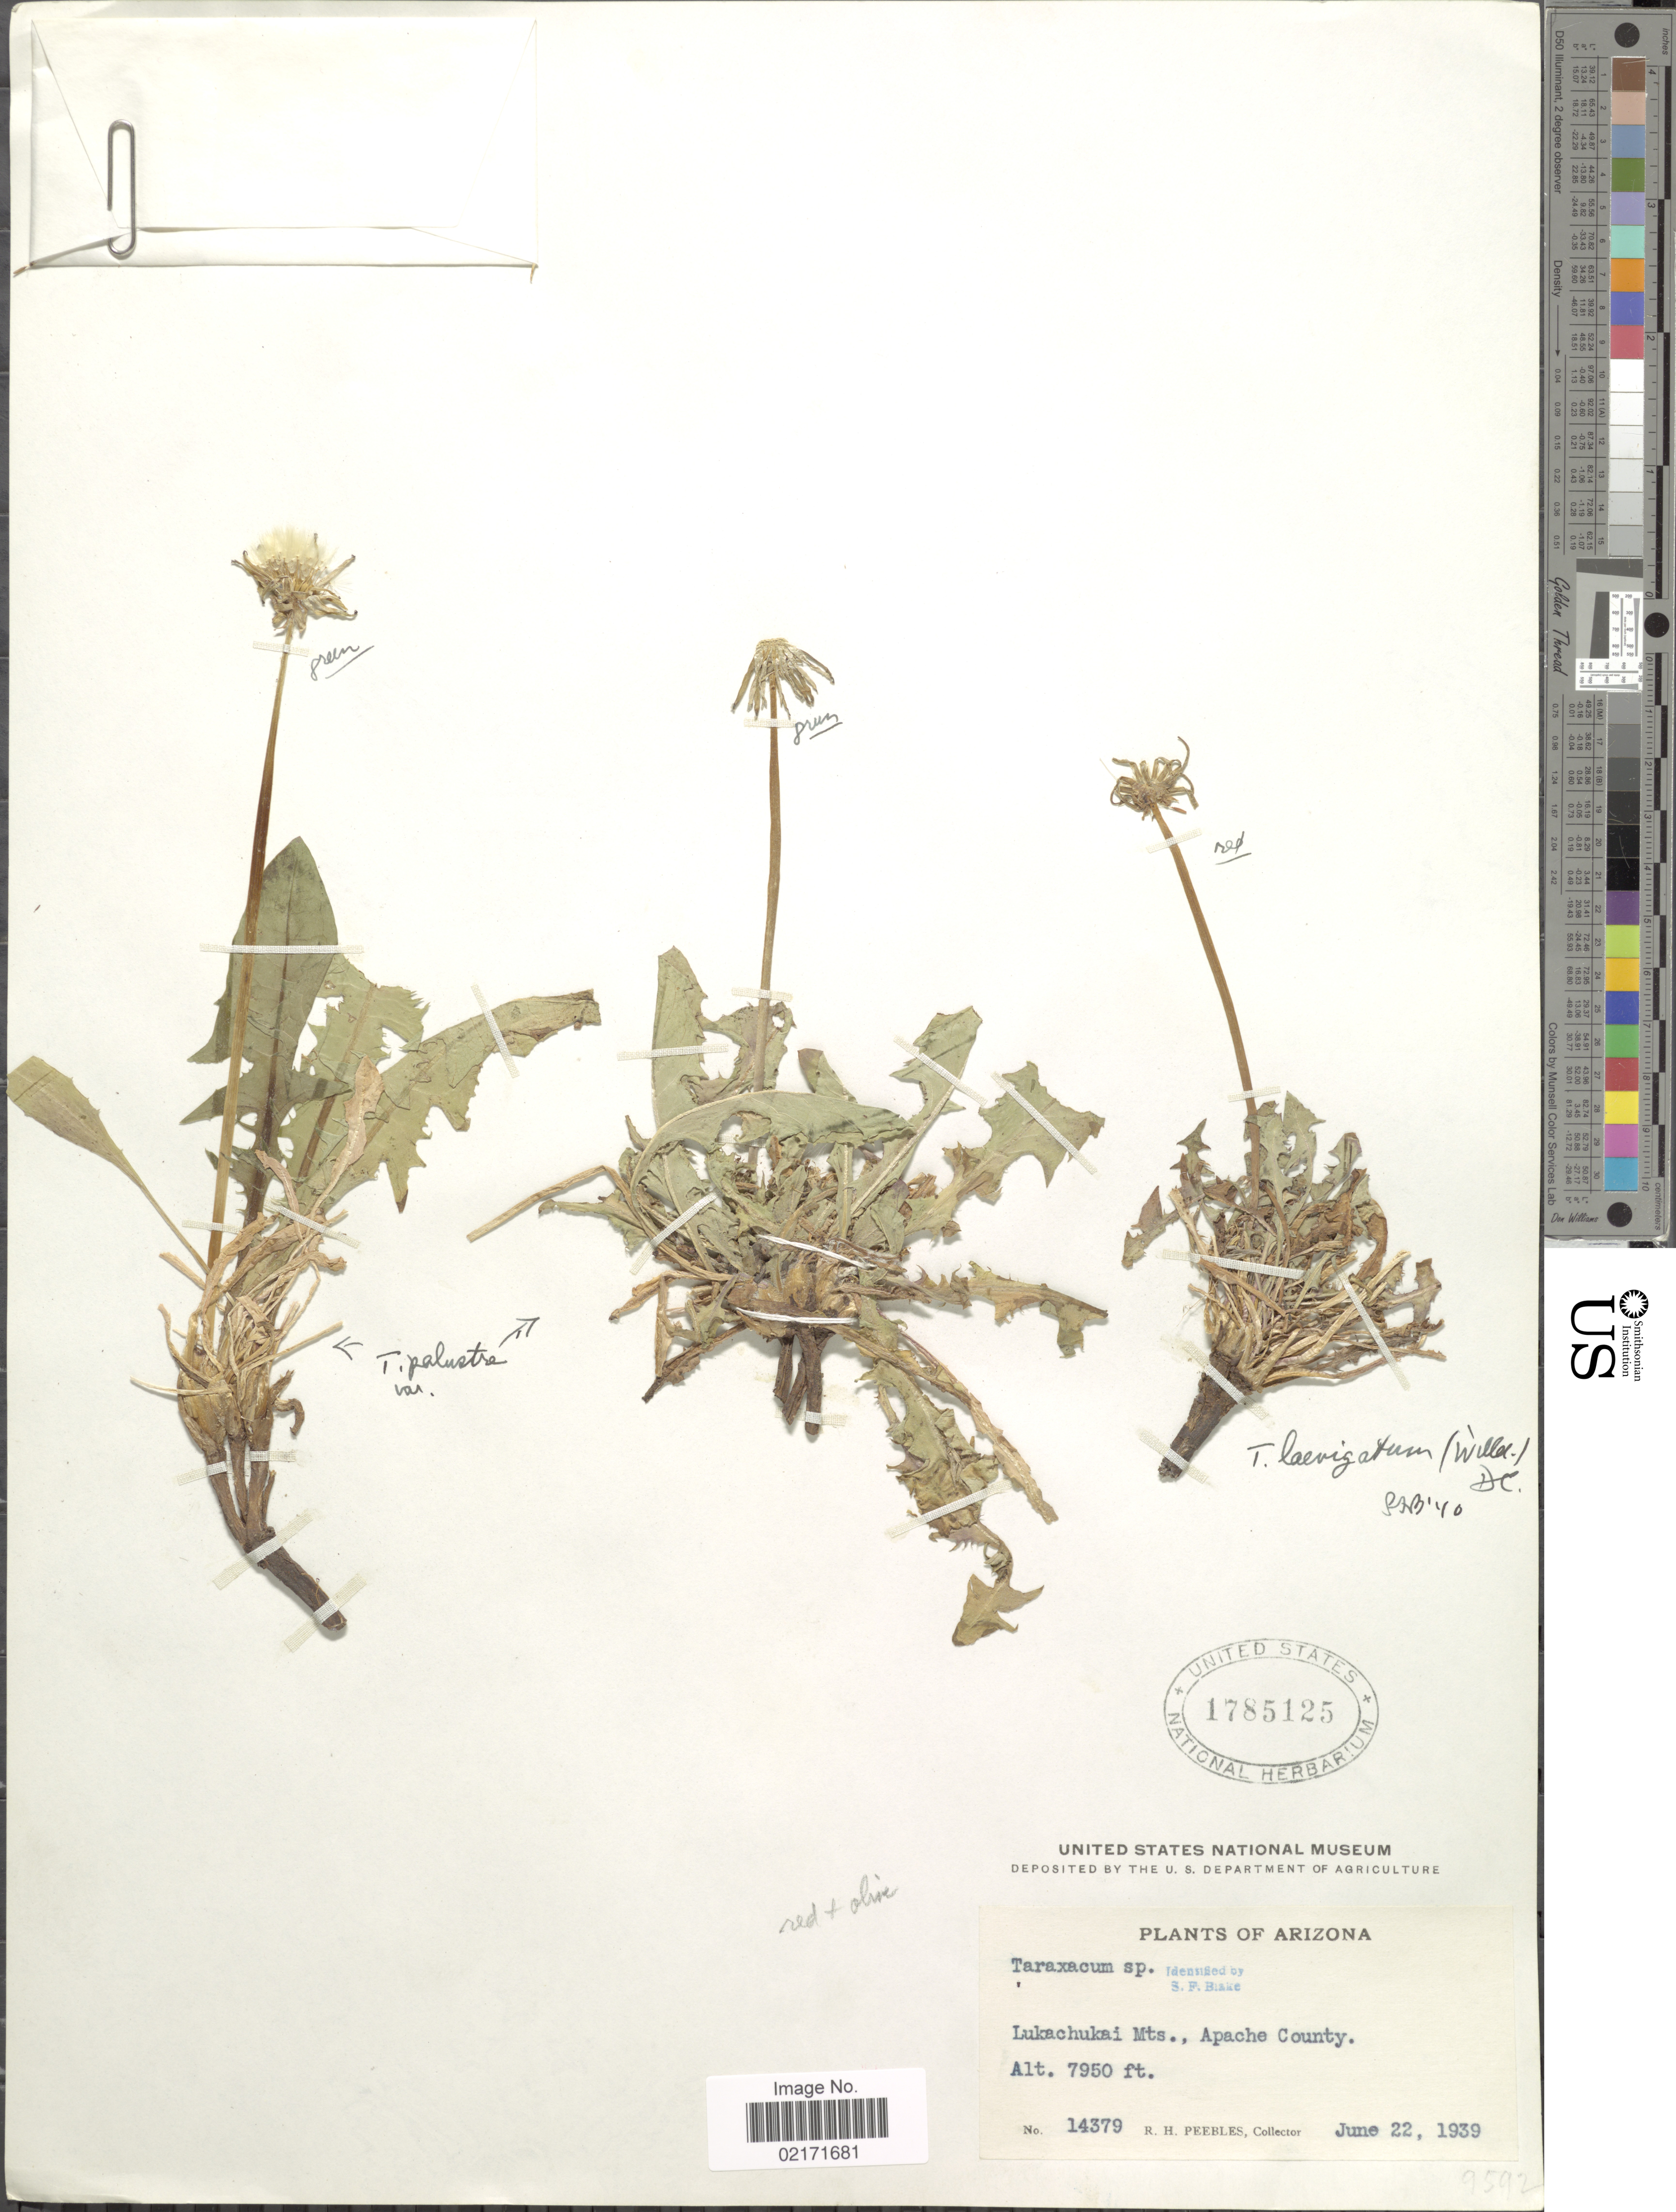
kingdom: Plantae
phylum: Tracheophyta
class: Magnoliopsida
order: Asterales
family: Asteraceae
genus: Taraxacum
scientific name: Taraxacum erythrospermum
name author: Andrz. ex Besser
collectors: R. H. Peebles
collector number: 14379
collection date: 1939-06-22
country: United States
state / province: Arizona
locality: Lukachukai Mts., Apache County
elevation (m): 2423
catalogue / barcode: US 1785125